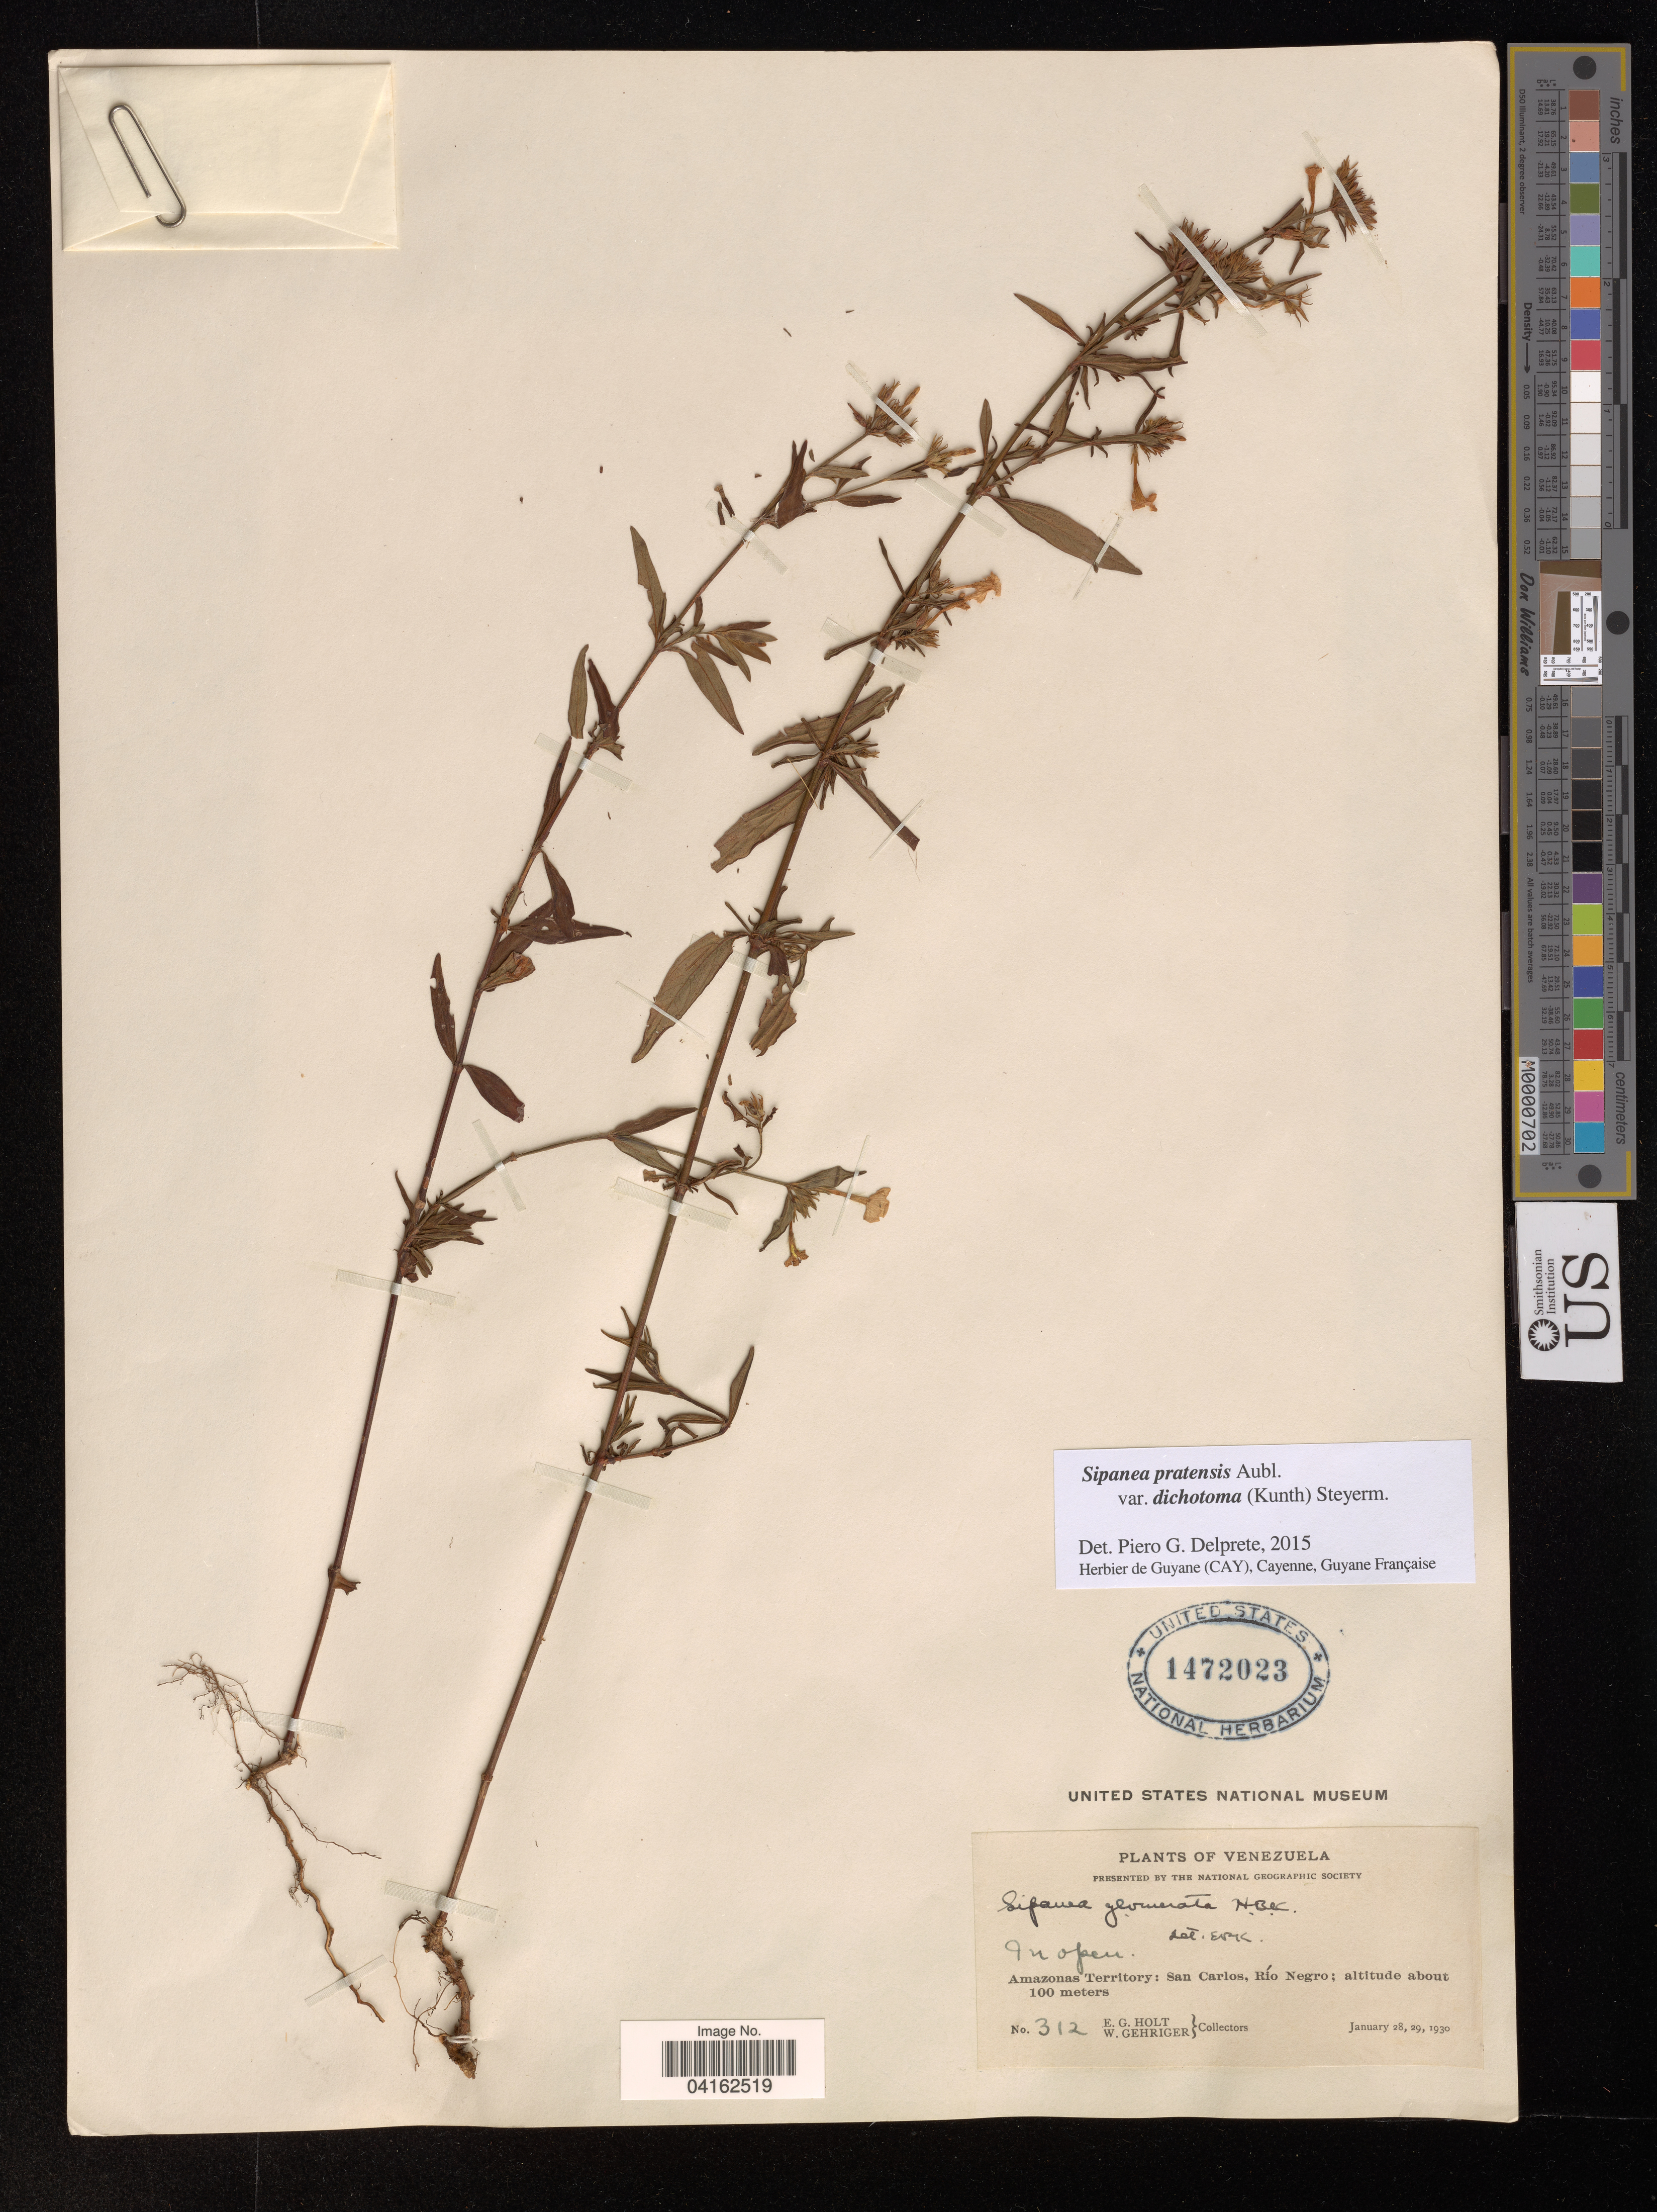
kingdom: Plantae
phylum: Tracheophyta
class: Magnoliopsida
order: Gentianales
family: Rubiaceae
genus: Sipanea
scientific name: Sipanea pratensis var. dichotoma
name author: (Kunth) Steyerm.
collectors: E. G. Holt & W. Gehriger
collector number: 312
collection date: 1930-01-28/1930-01-29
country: Venezuela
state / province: Amazonas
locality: San Carlos, Río Negro.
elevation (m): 100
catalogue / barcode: US 1472023